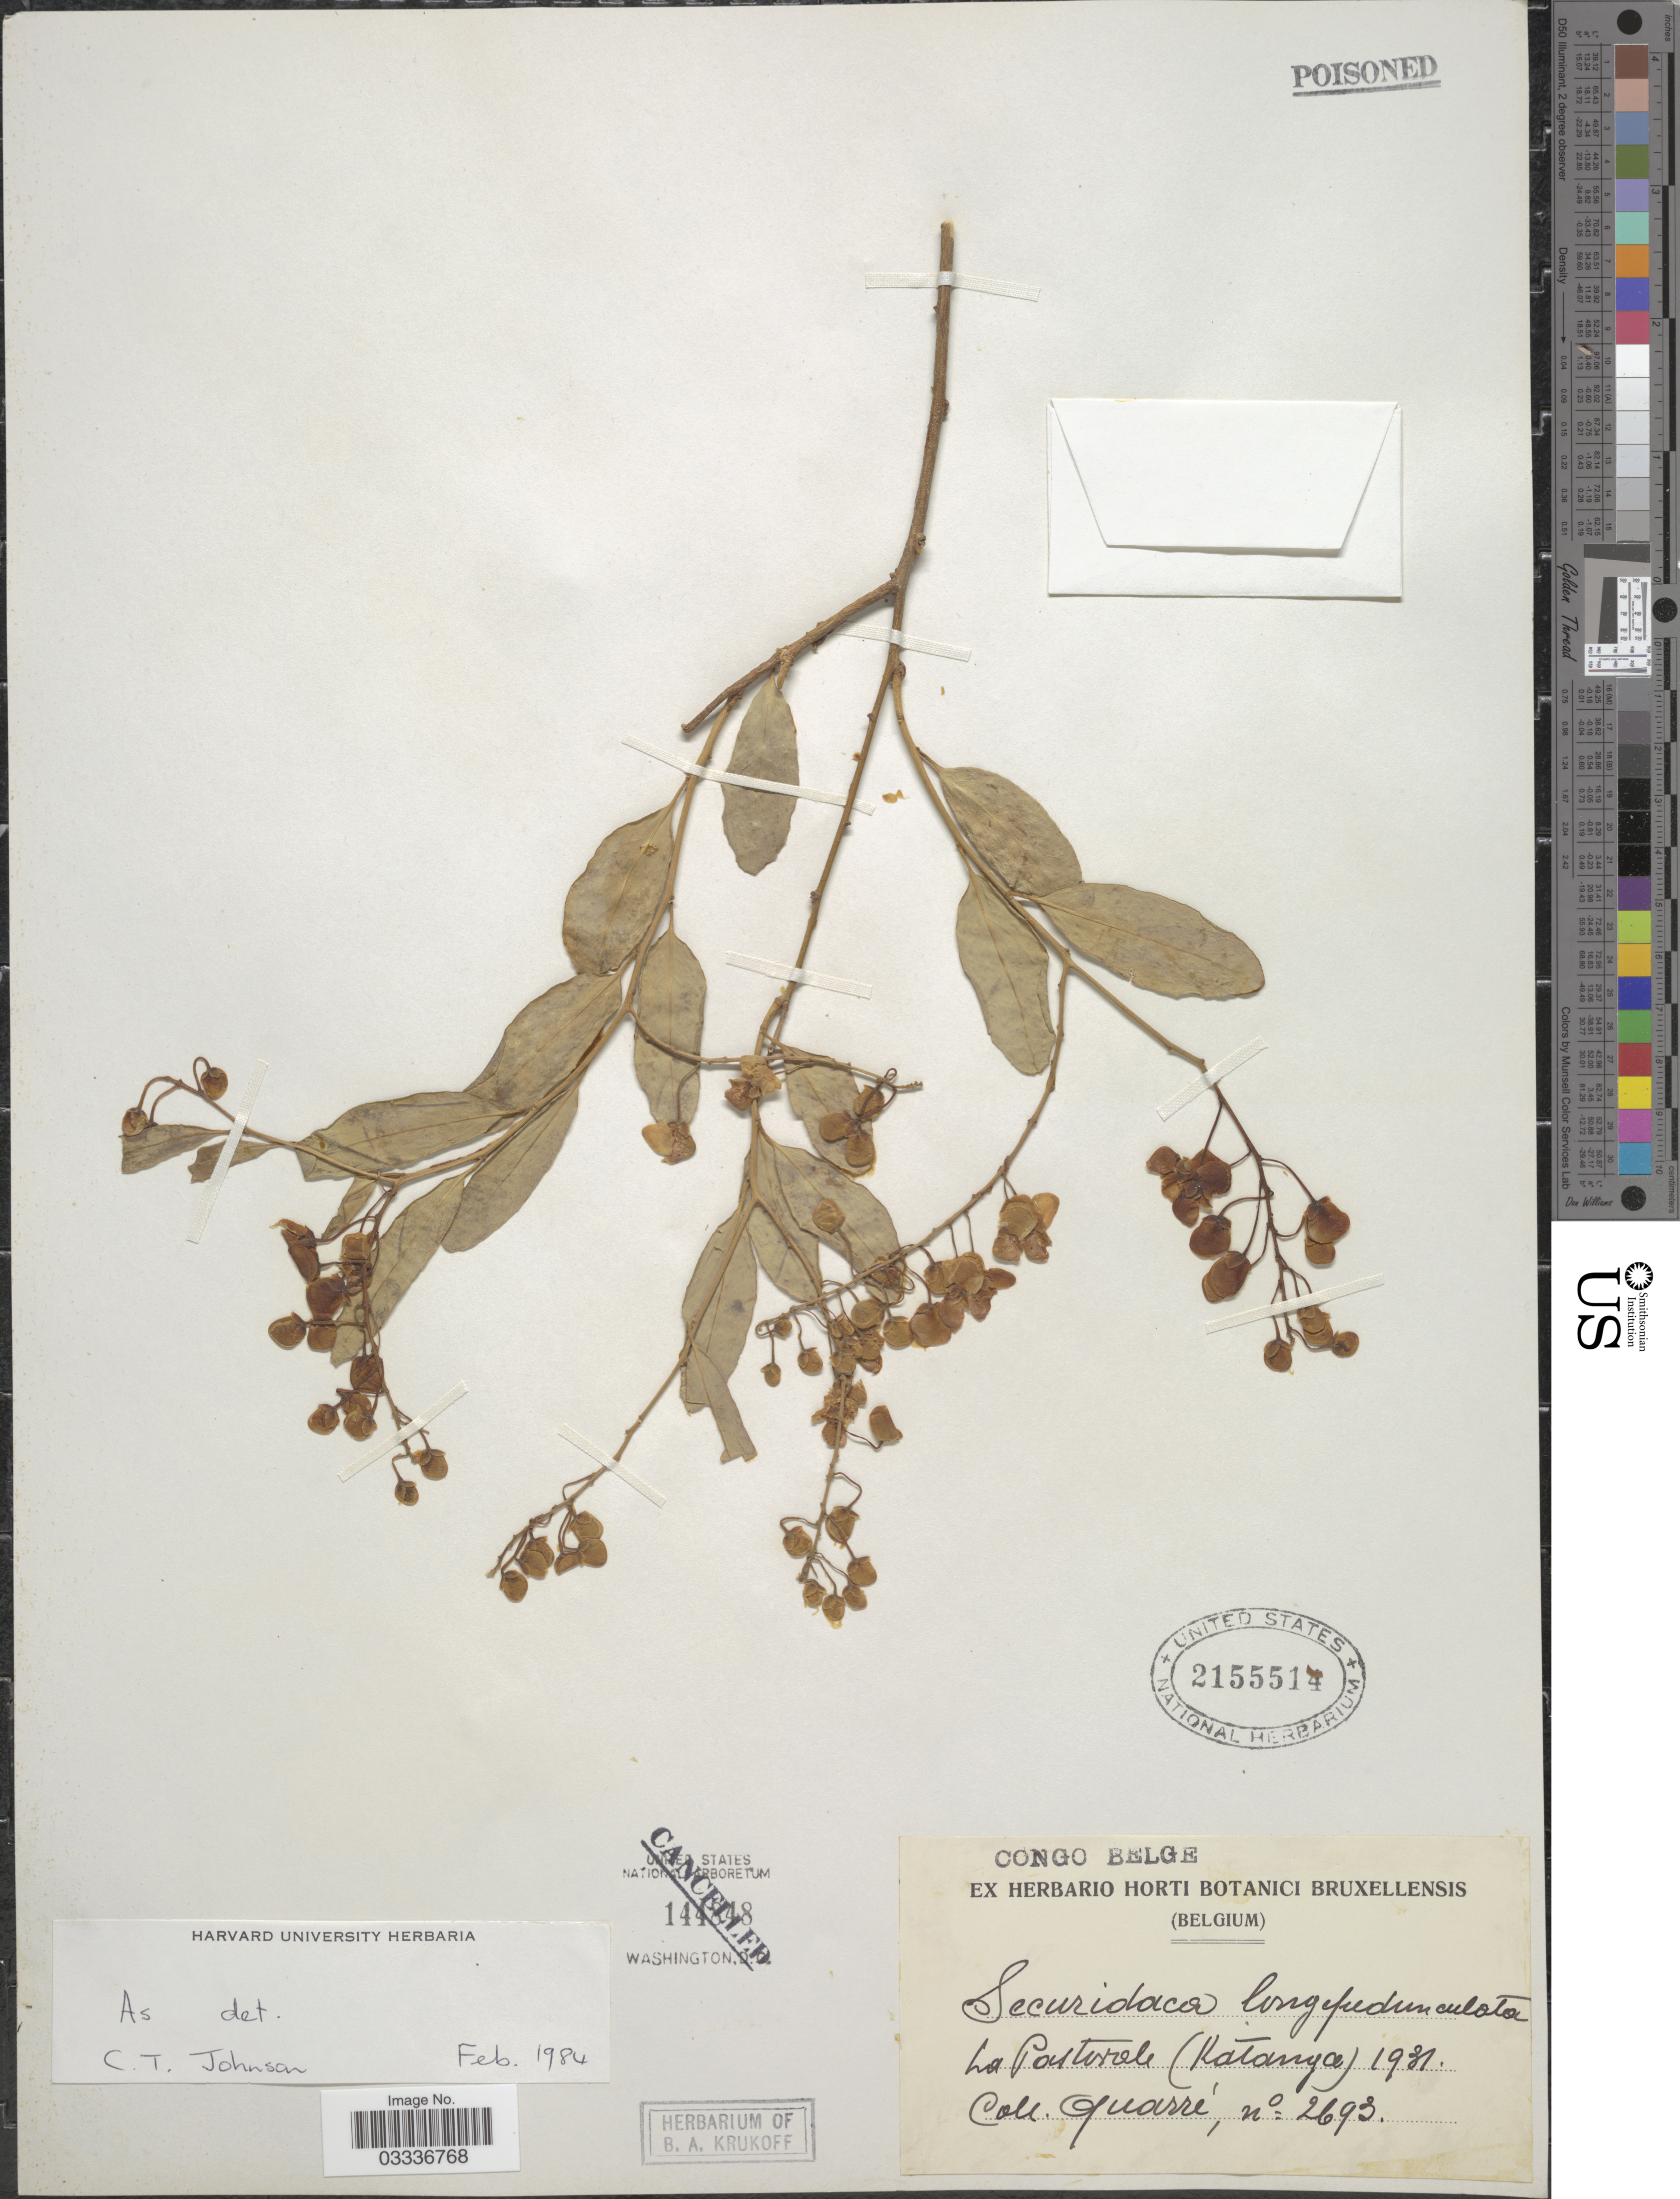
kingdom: Plantae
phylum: Tracheophyta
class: Magnoliopsida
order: Fabales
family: Polygalaceae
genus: Securidaca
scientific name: Securidaca longepedunculata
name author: Fresen.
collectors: -. Quarre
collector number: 2693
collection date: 1931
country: Congo, Democratic Republic of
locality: Congo Belge. La Pastorale (Katanga).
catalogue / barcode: US 2155514